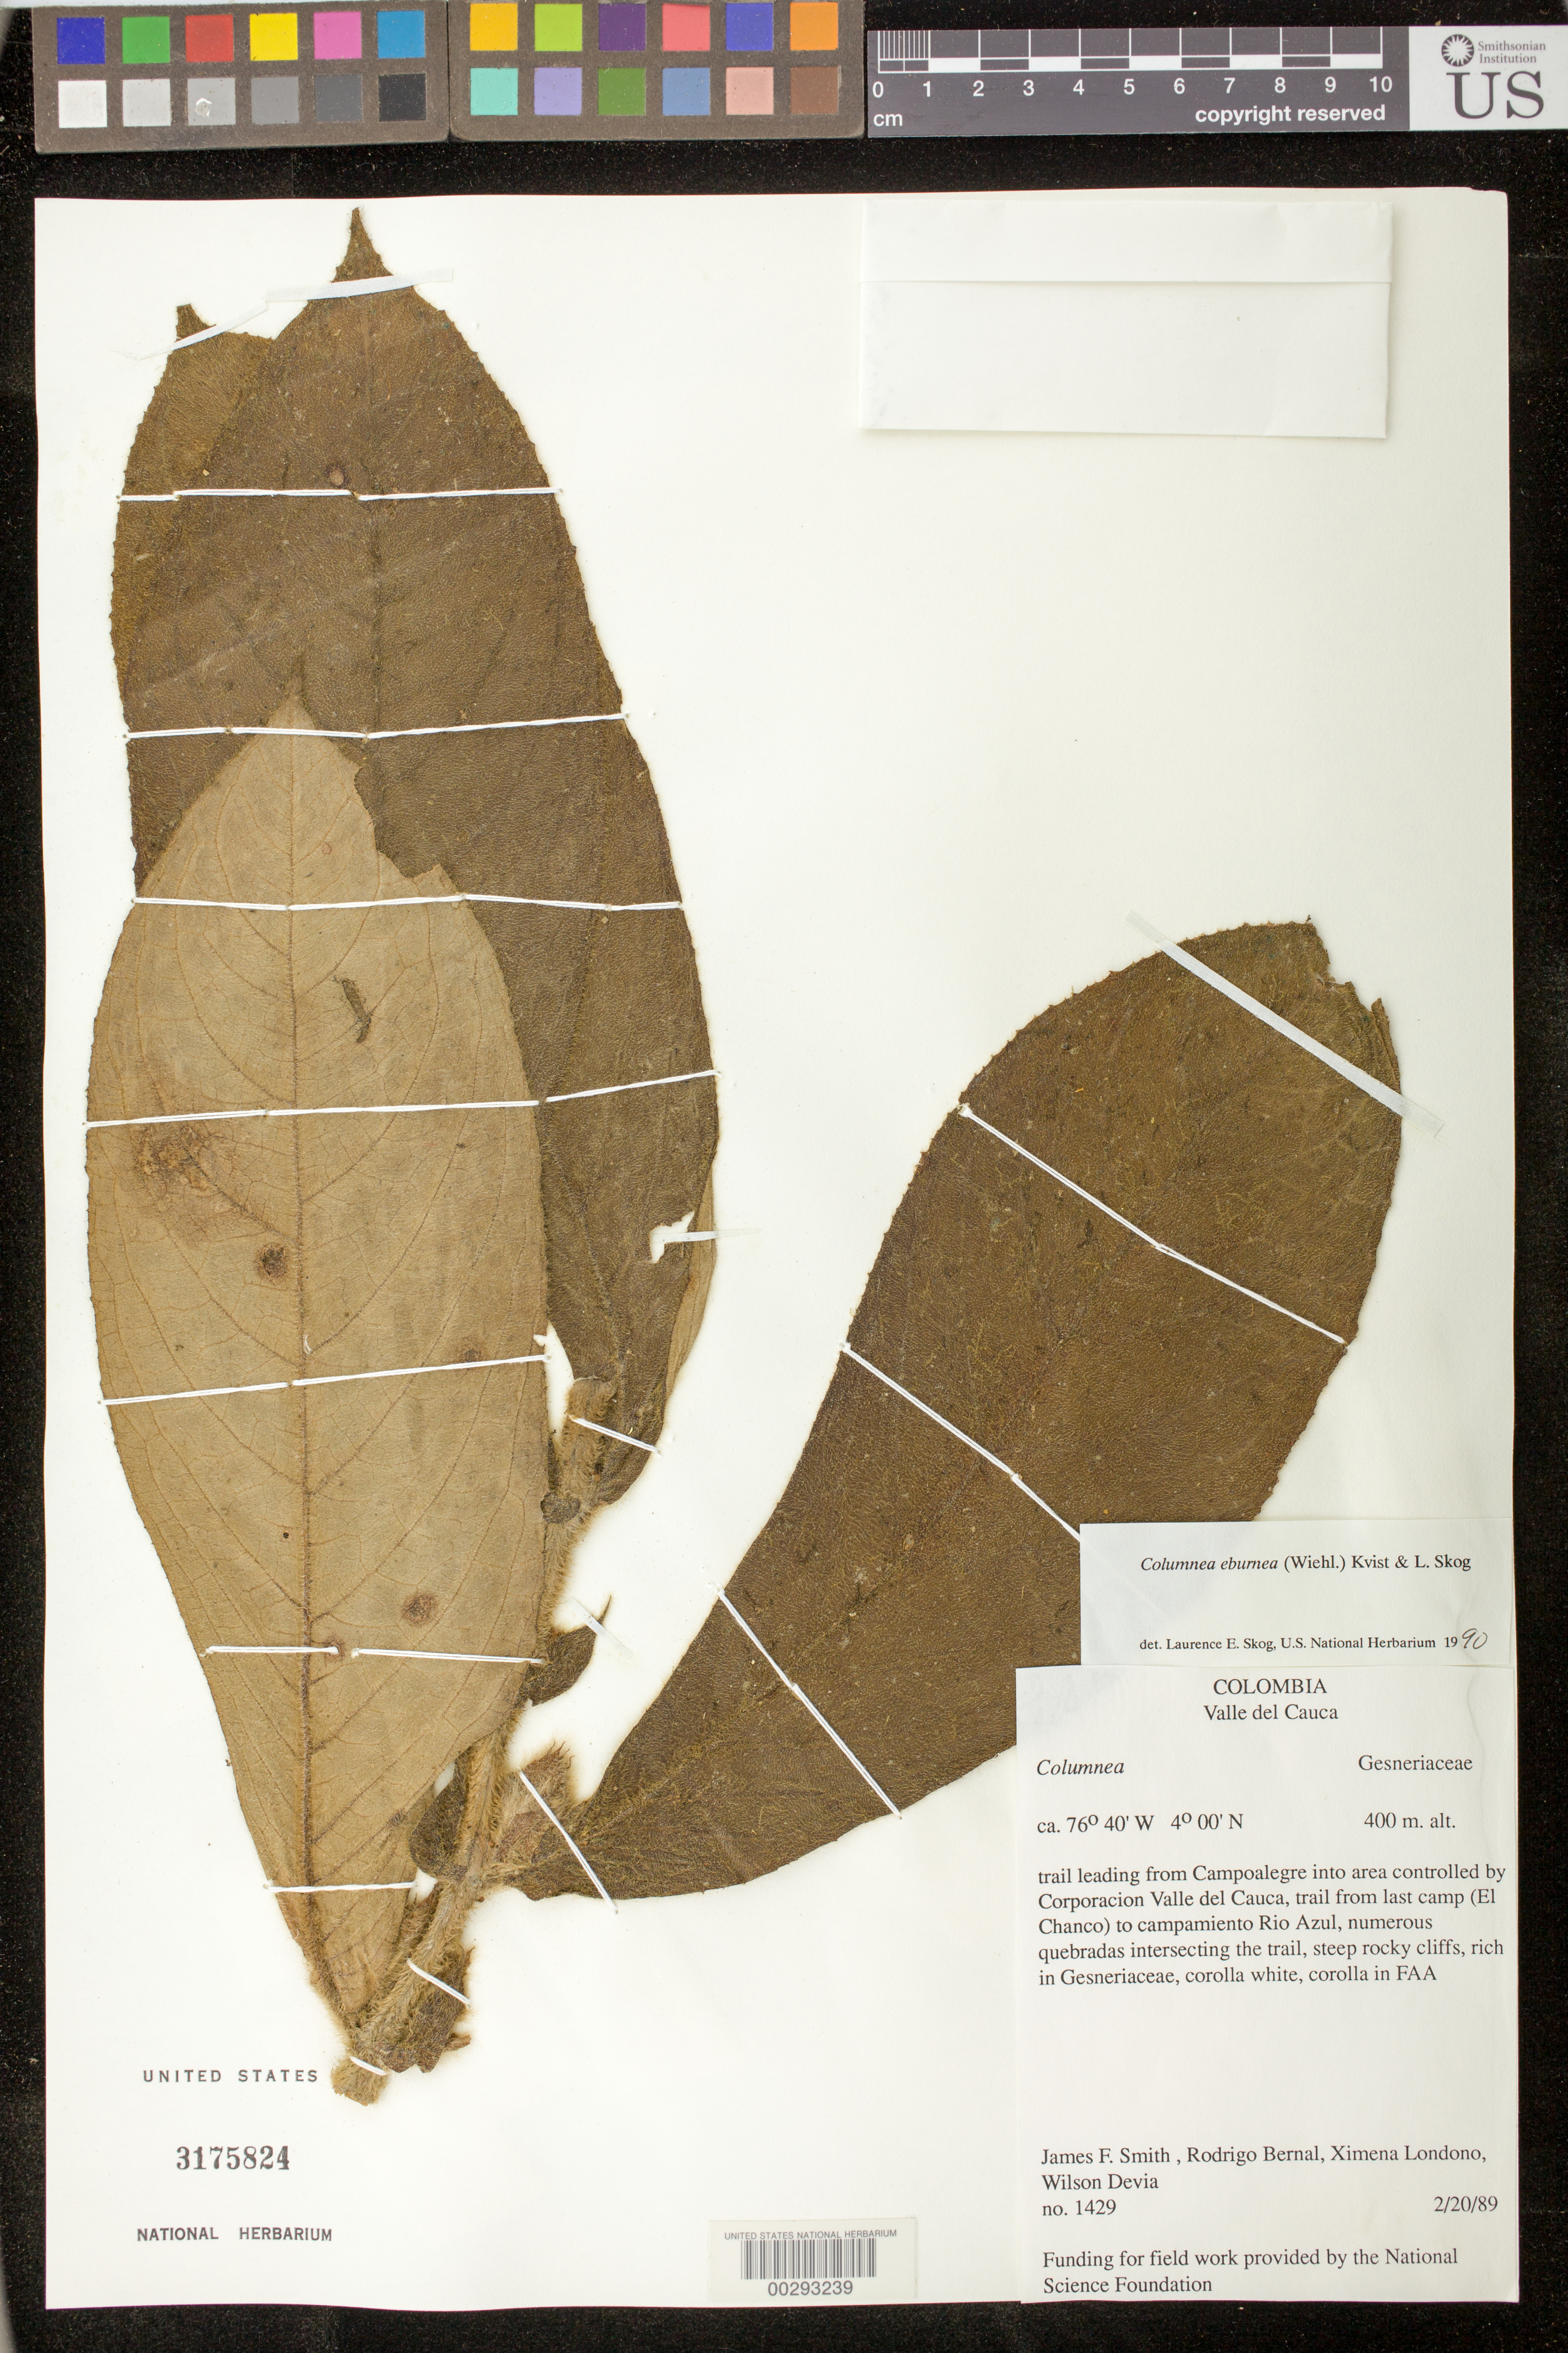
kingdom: Plantae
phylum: Tracheophyta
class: Magnoliopsida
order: Lamiales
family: Gesneriaceae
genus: Columnea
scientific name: Columnea eburnea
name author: (Wiehler) L.P. Kvist & L.E. Skog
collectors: J. Smith, R. Bernal, X. Londoño & W. Devia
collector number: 1429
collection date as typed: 20 Feb 1989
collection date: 1989-02-20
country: Colombia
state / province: Valle del Cauca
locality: Campoalegre in area of Corporacion Valle del Cauca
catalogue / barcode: US 3175824